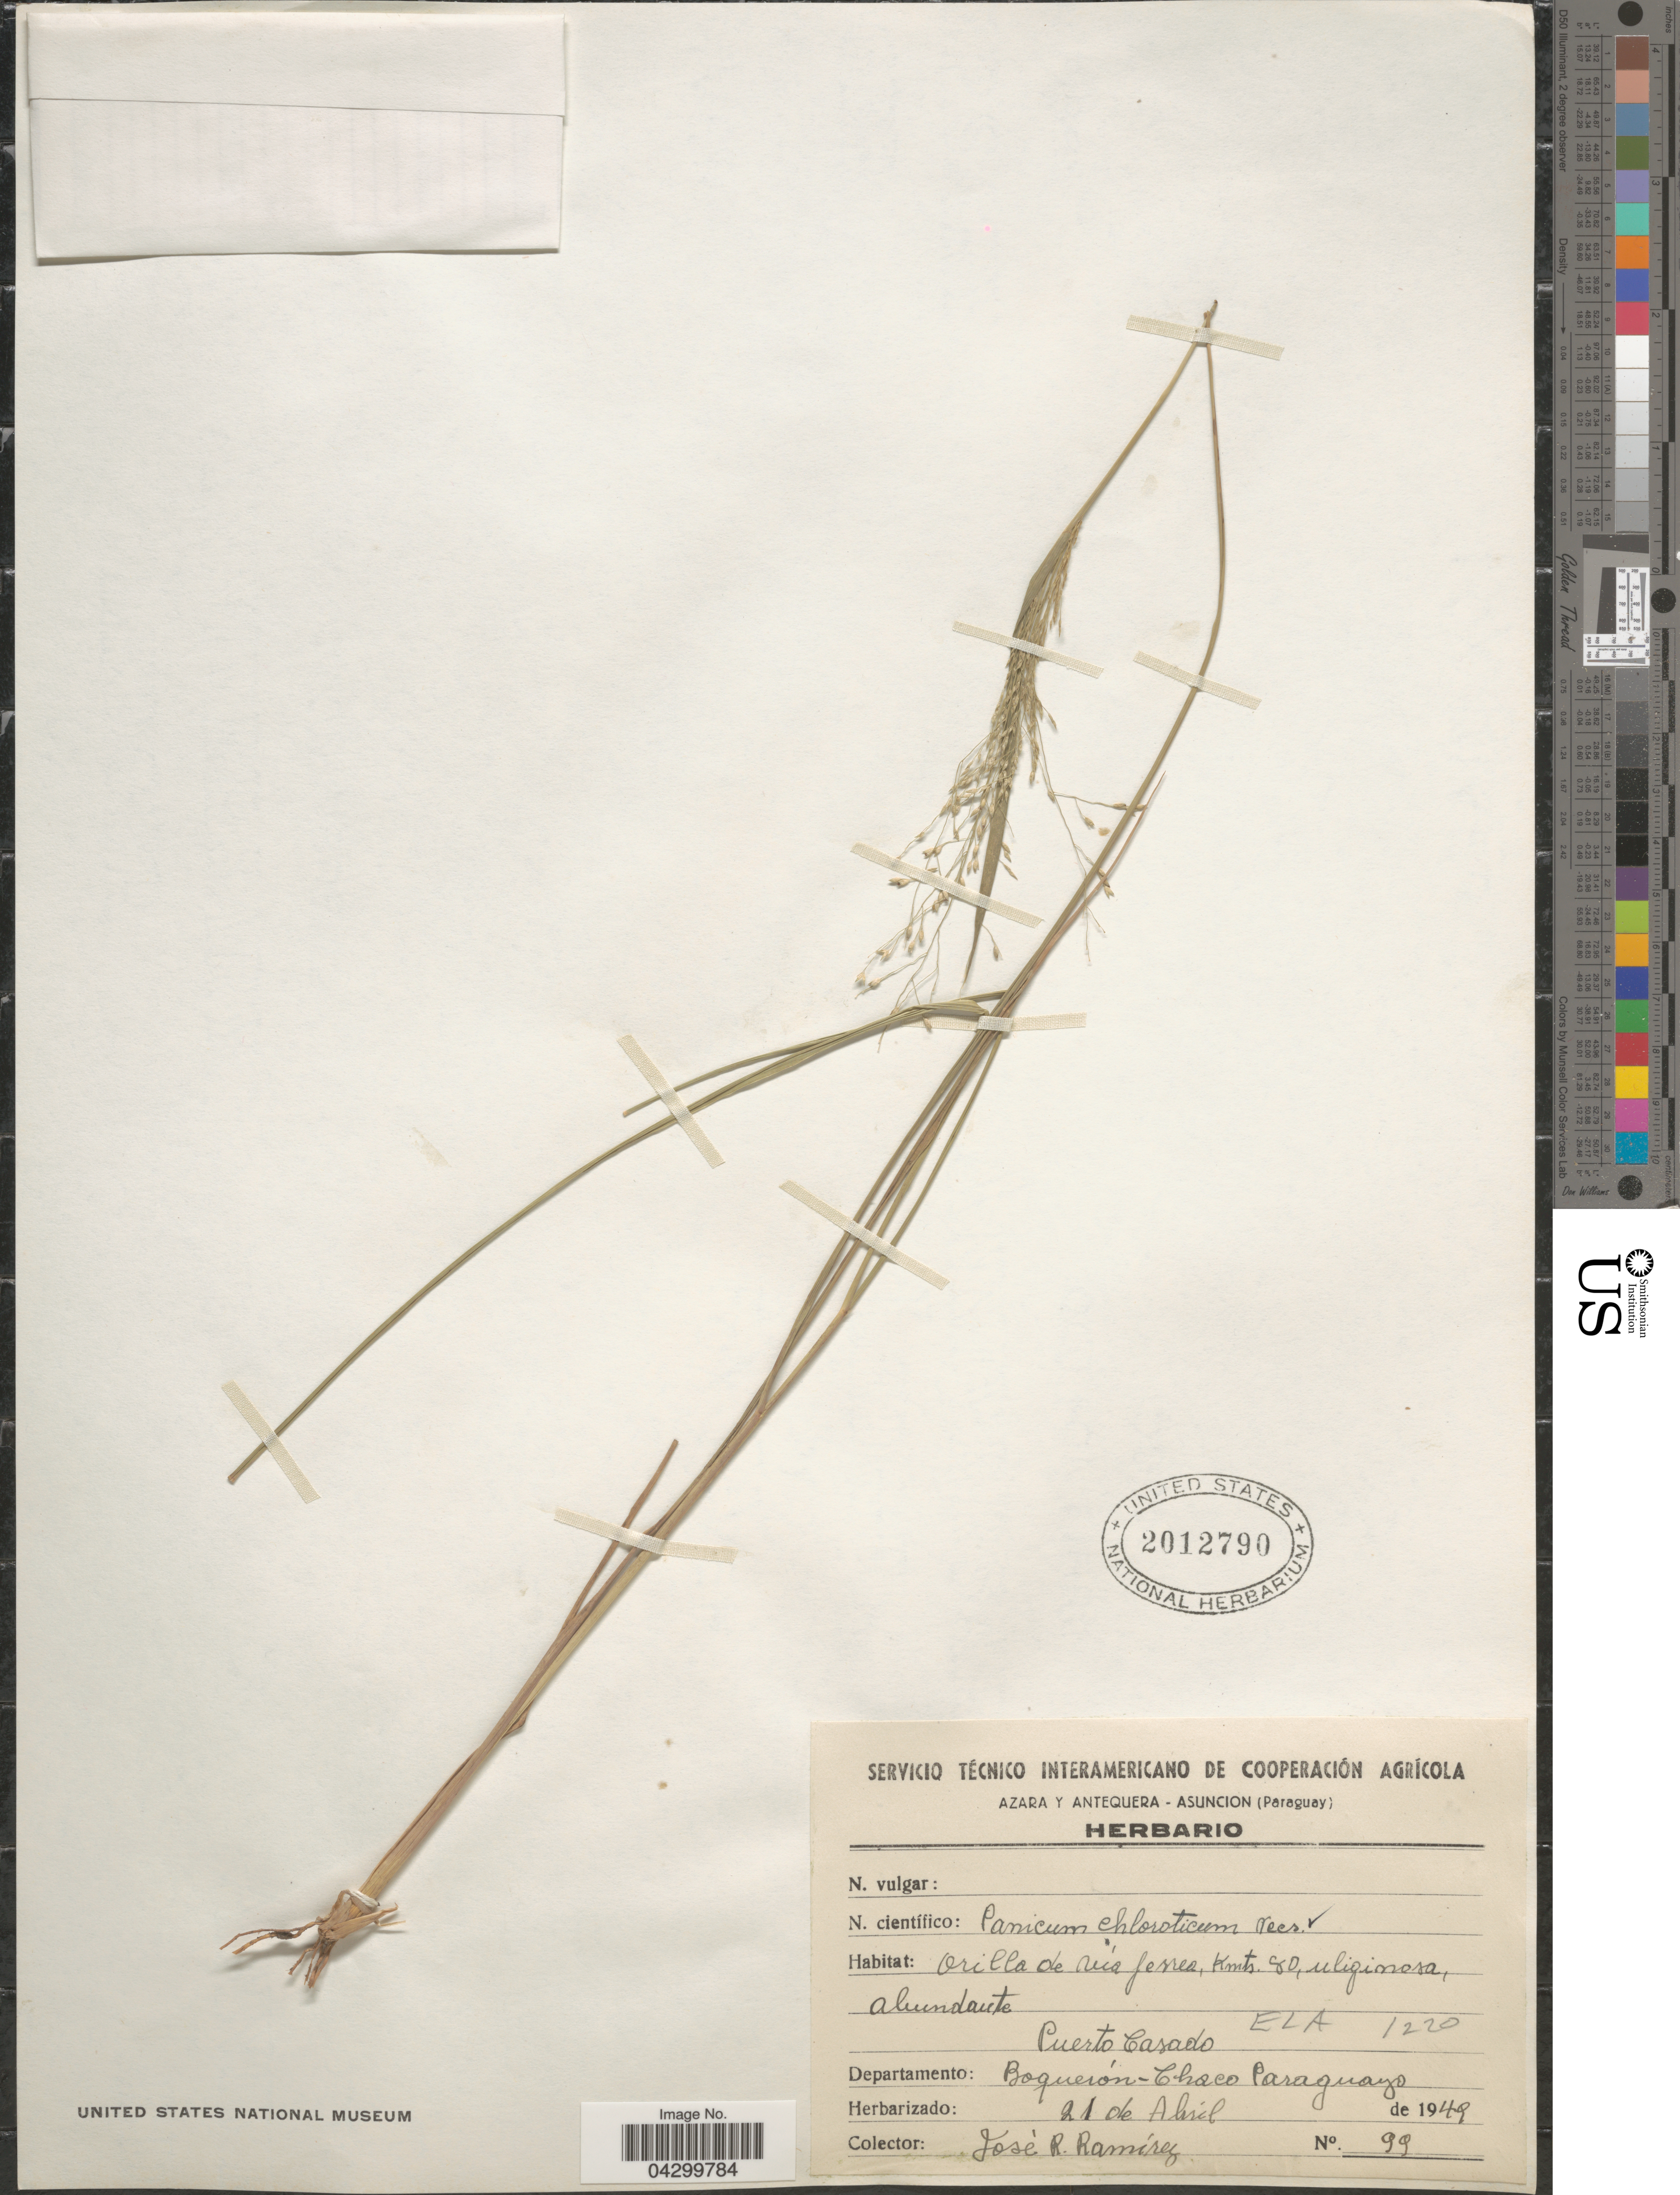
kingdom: Plantae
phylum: Tracheophyta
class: Liliopsida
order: Poales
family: Poaceae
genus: Panicum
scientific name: Panicum dichotomiflorum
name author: Michx.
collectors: J. Ramírez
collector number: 99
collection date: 1949-04-21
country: Paraguay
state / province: Asuncion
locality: Azara y Antequera - Asuncion. Puerto Casado. Departamento: Boquerón - Chaco Paraguayo.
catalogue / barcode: US 2012790